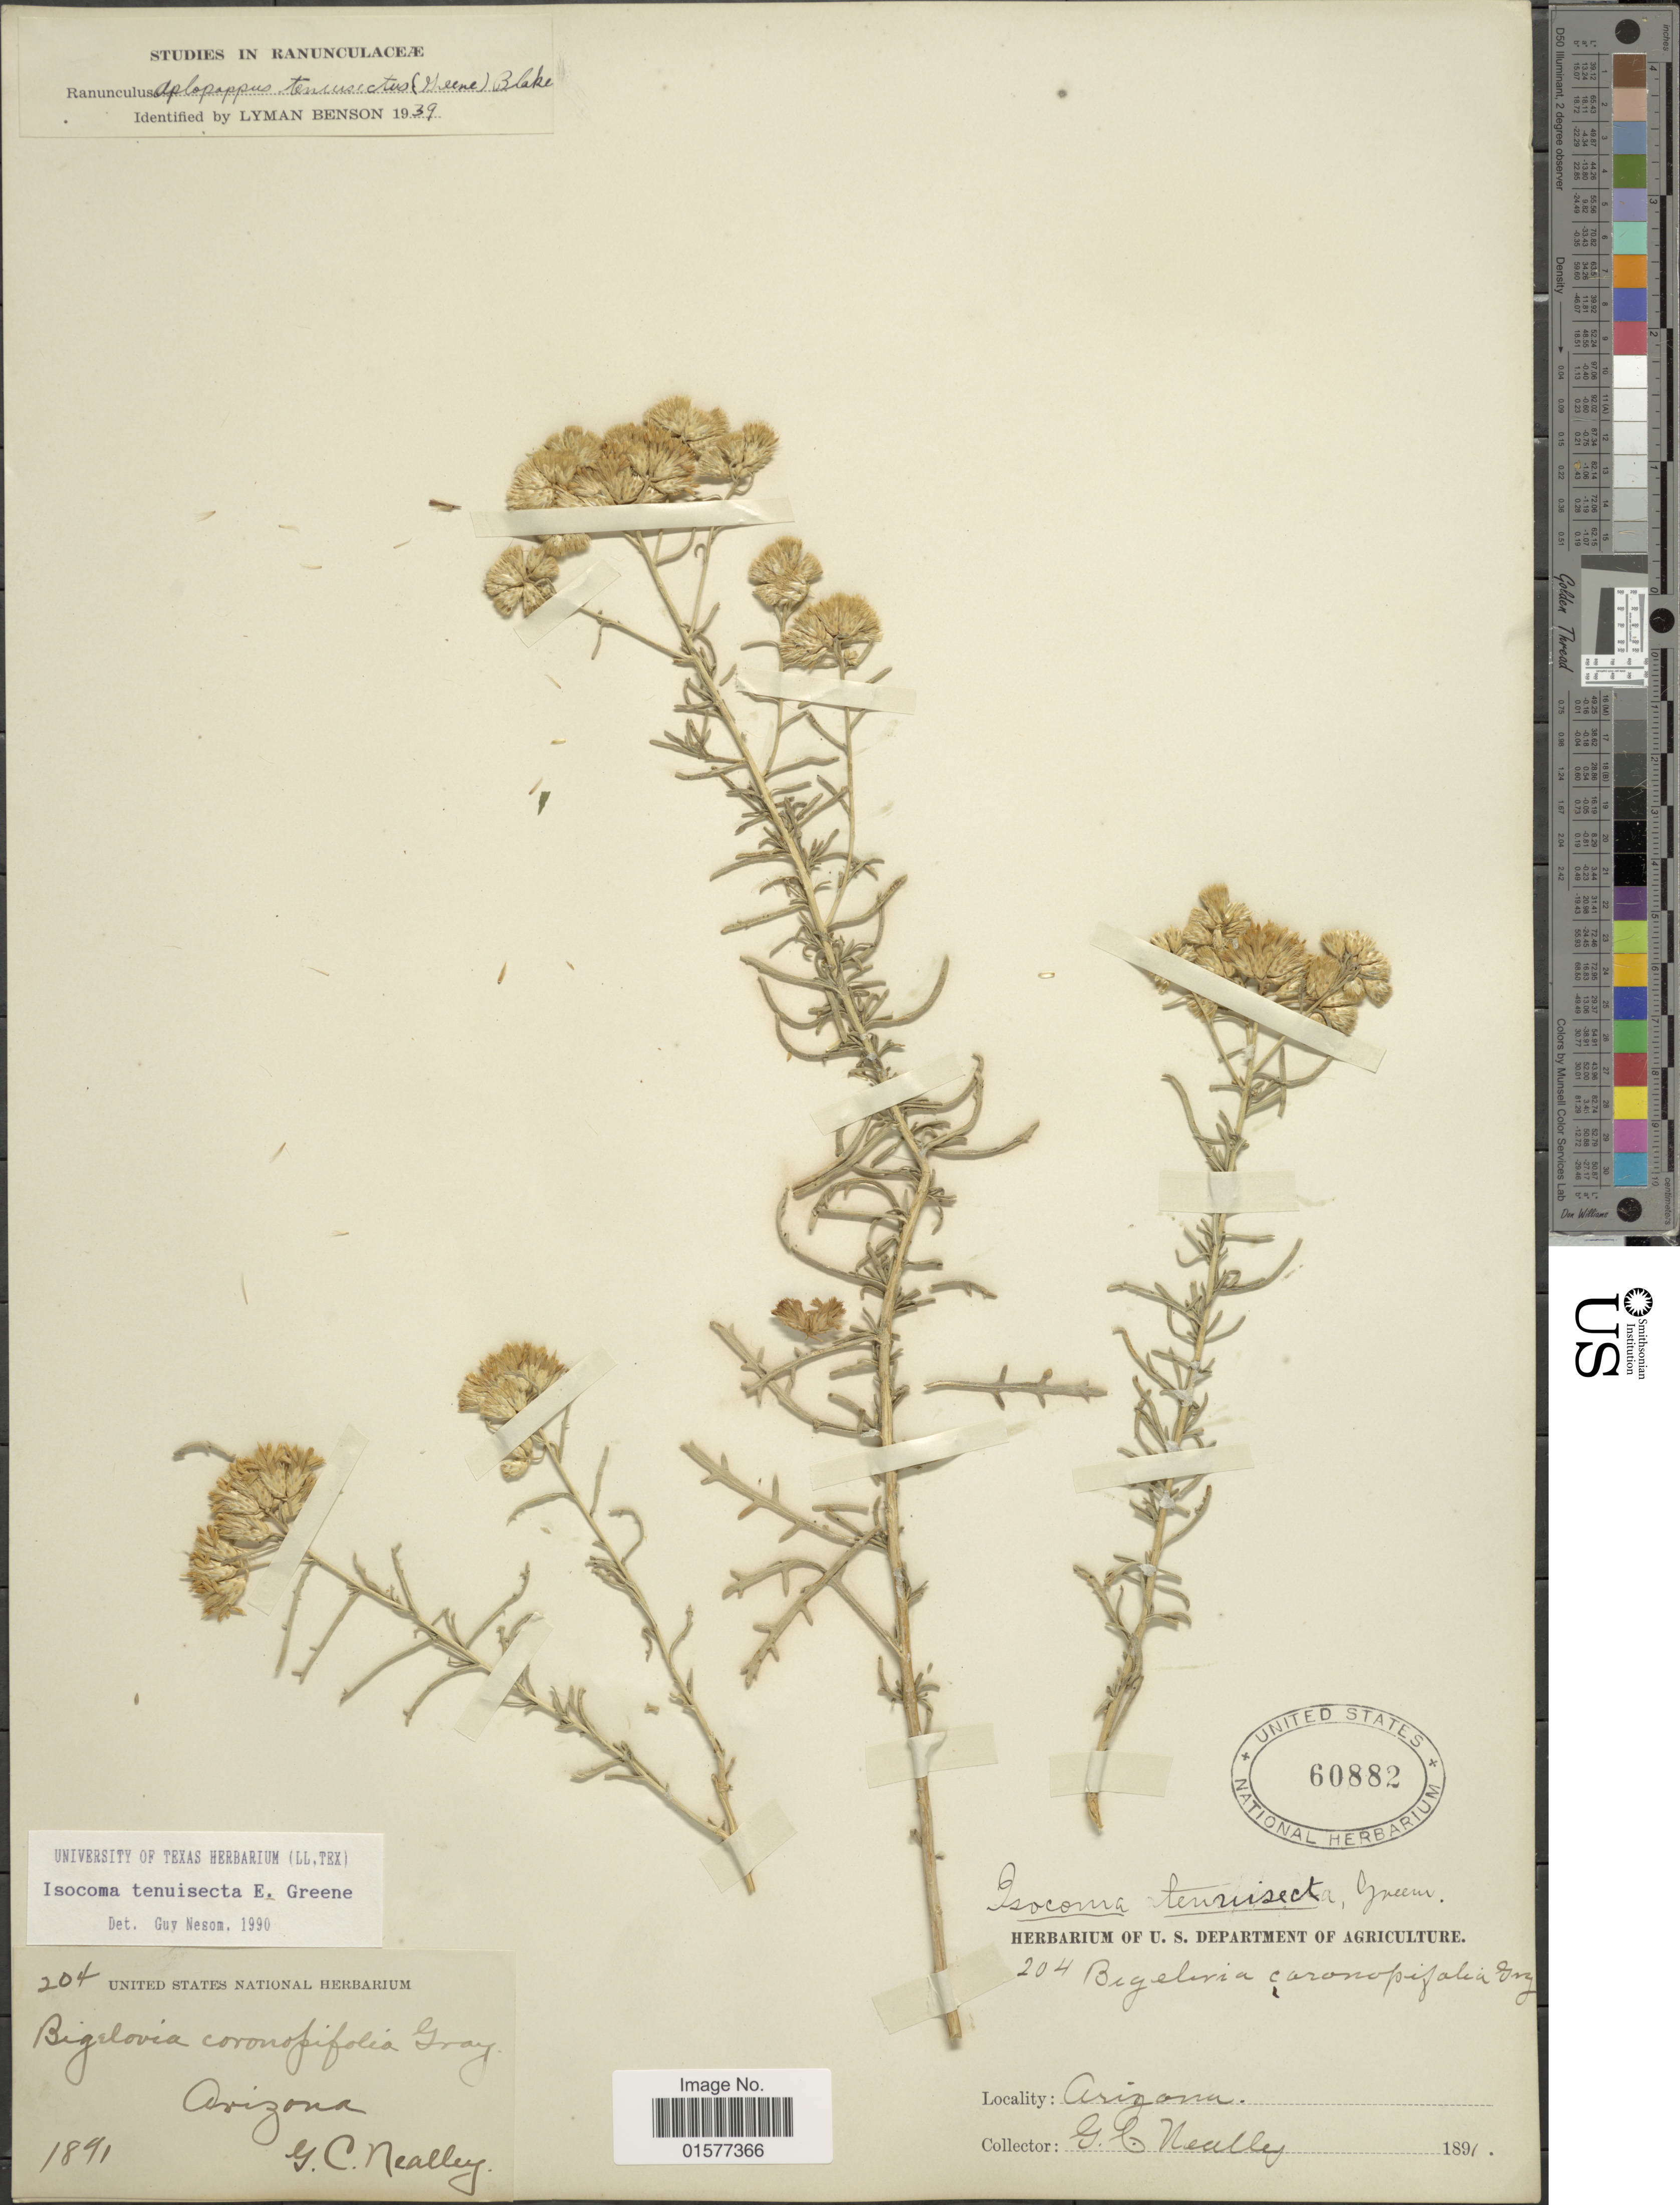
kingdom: Plantae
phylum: Tracheophyta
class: Magnoliopsida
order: Asterales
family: Asteraceae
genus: Isocoma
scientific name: Isocoma tenuisecta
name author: Greene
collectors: G. C. Nealley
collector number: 204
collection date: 1891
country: United States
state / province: Arizona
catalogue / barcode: US 60882